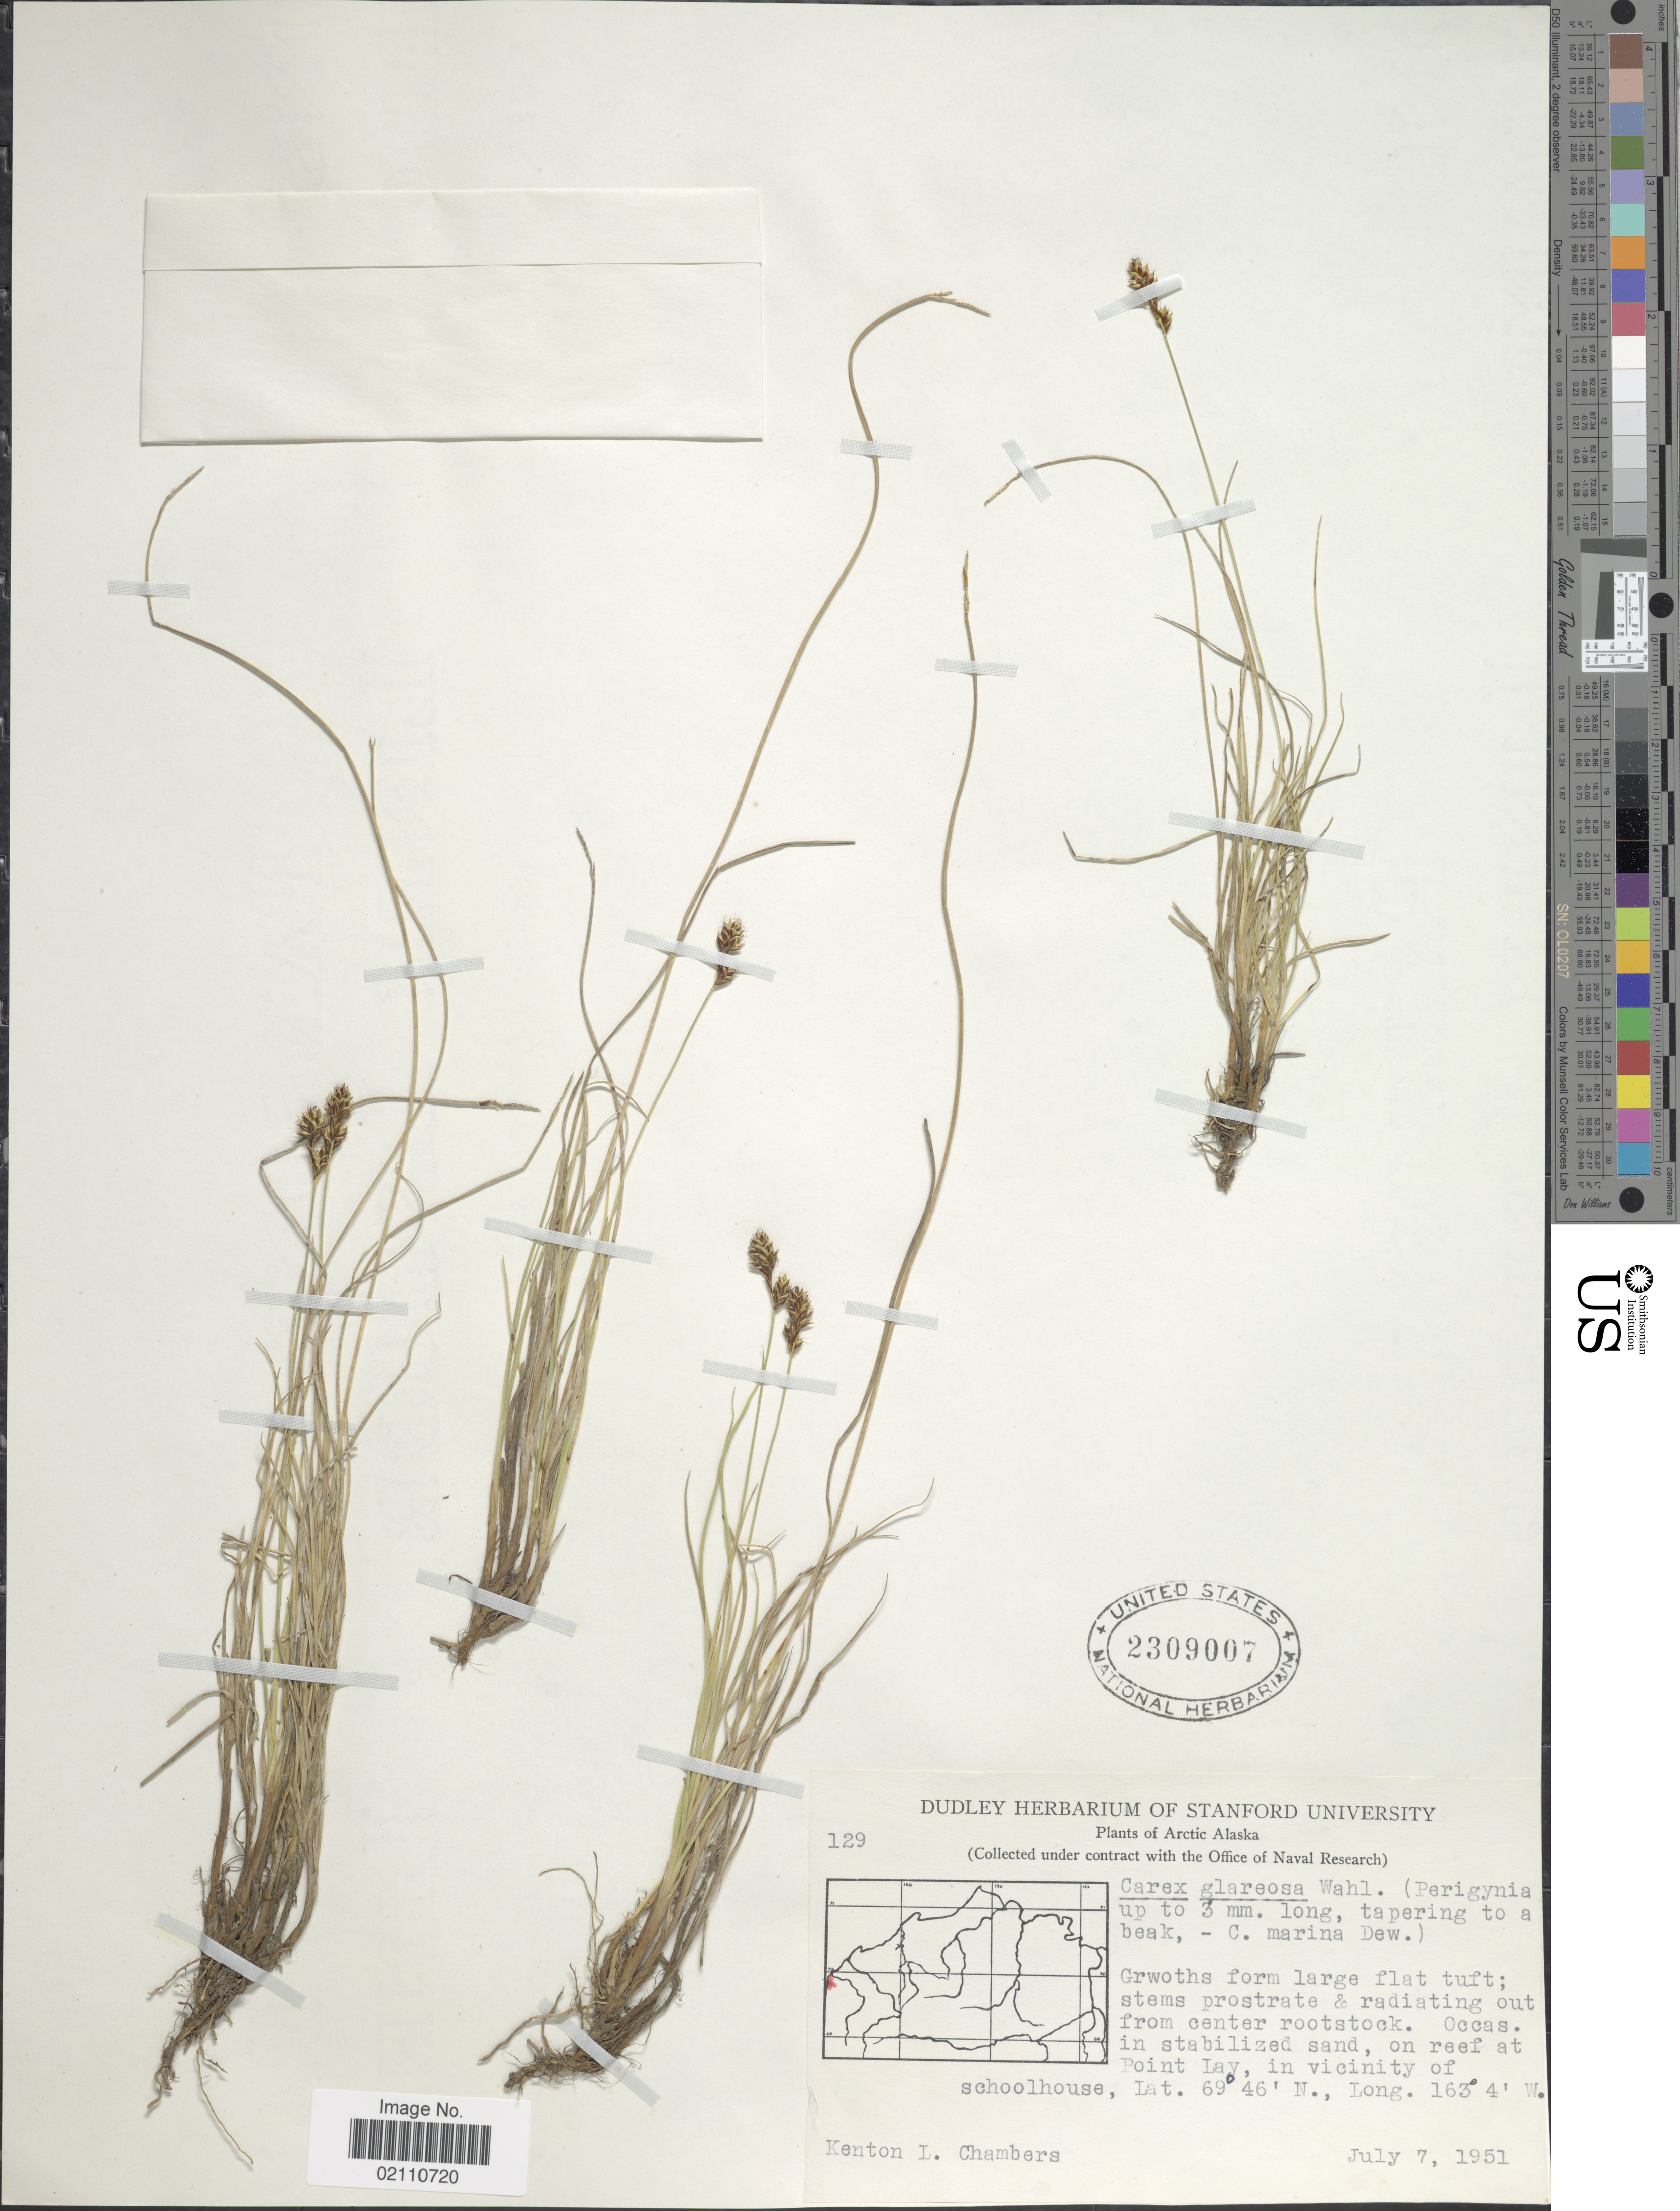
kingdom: Plantae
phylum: Tracheophyta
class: Liliopsida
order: Poales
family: Cyperaceae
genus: Carex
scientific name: Carex glareosa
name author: Schkuhr ex Wahlenb.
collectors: K. L. Chambers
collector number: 129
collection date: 1951-07-07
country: United States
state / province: Alaska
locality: Arctic Alasaka, on reef at Point Lay, in vicinity of schoolhouse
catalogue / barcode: US 2309007